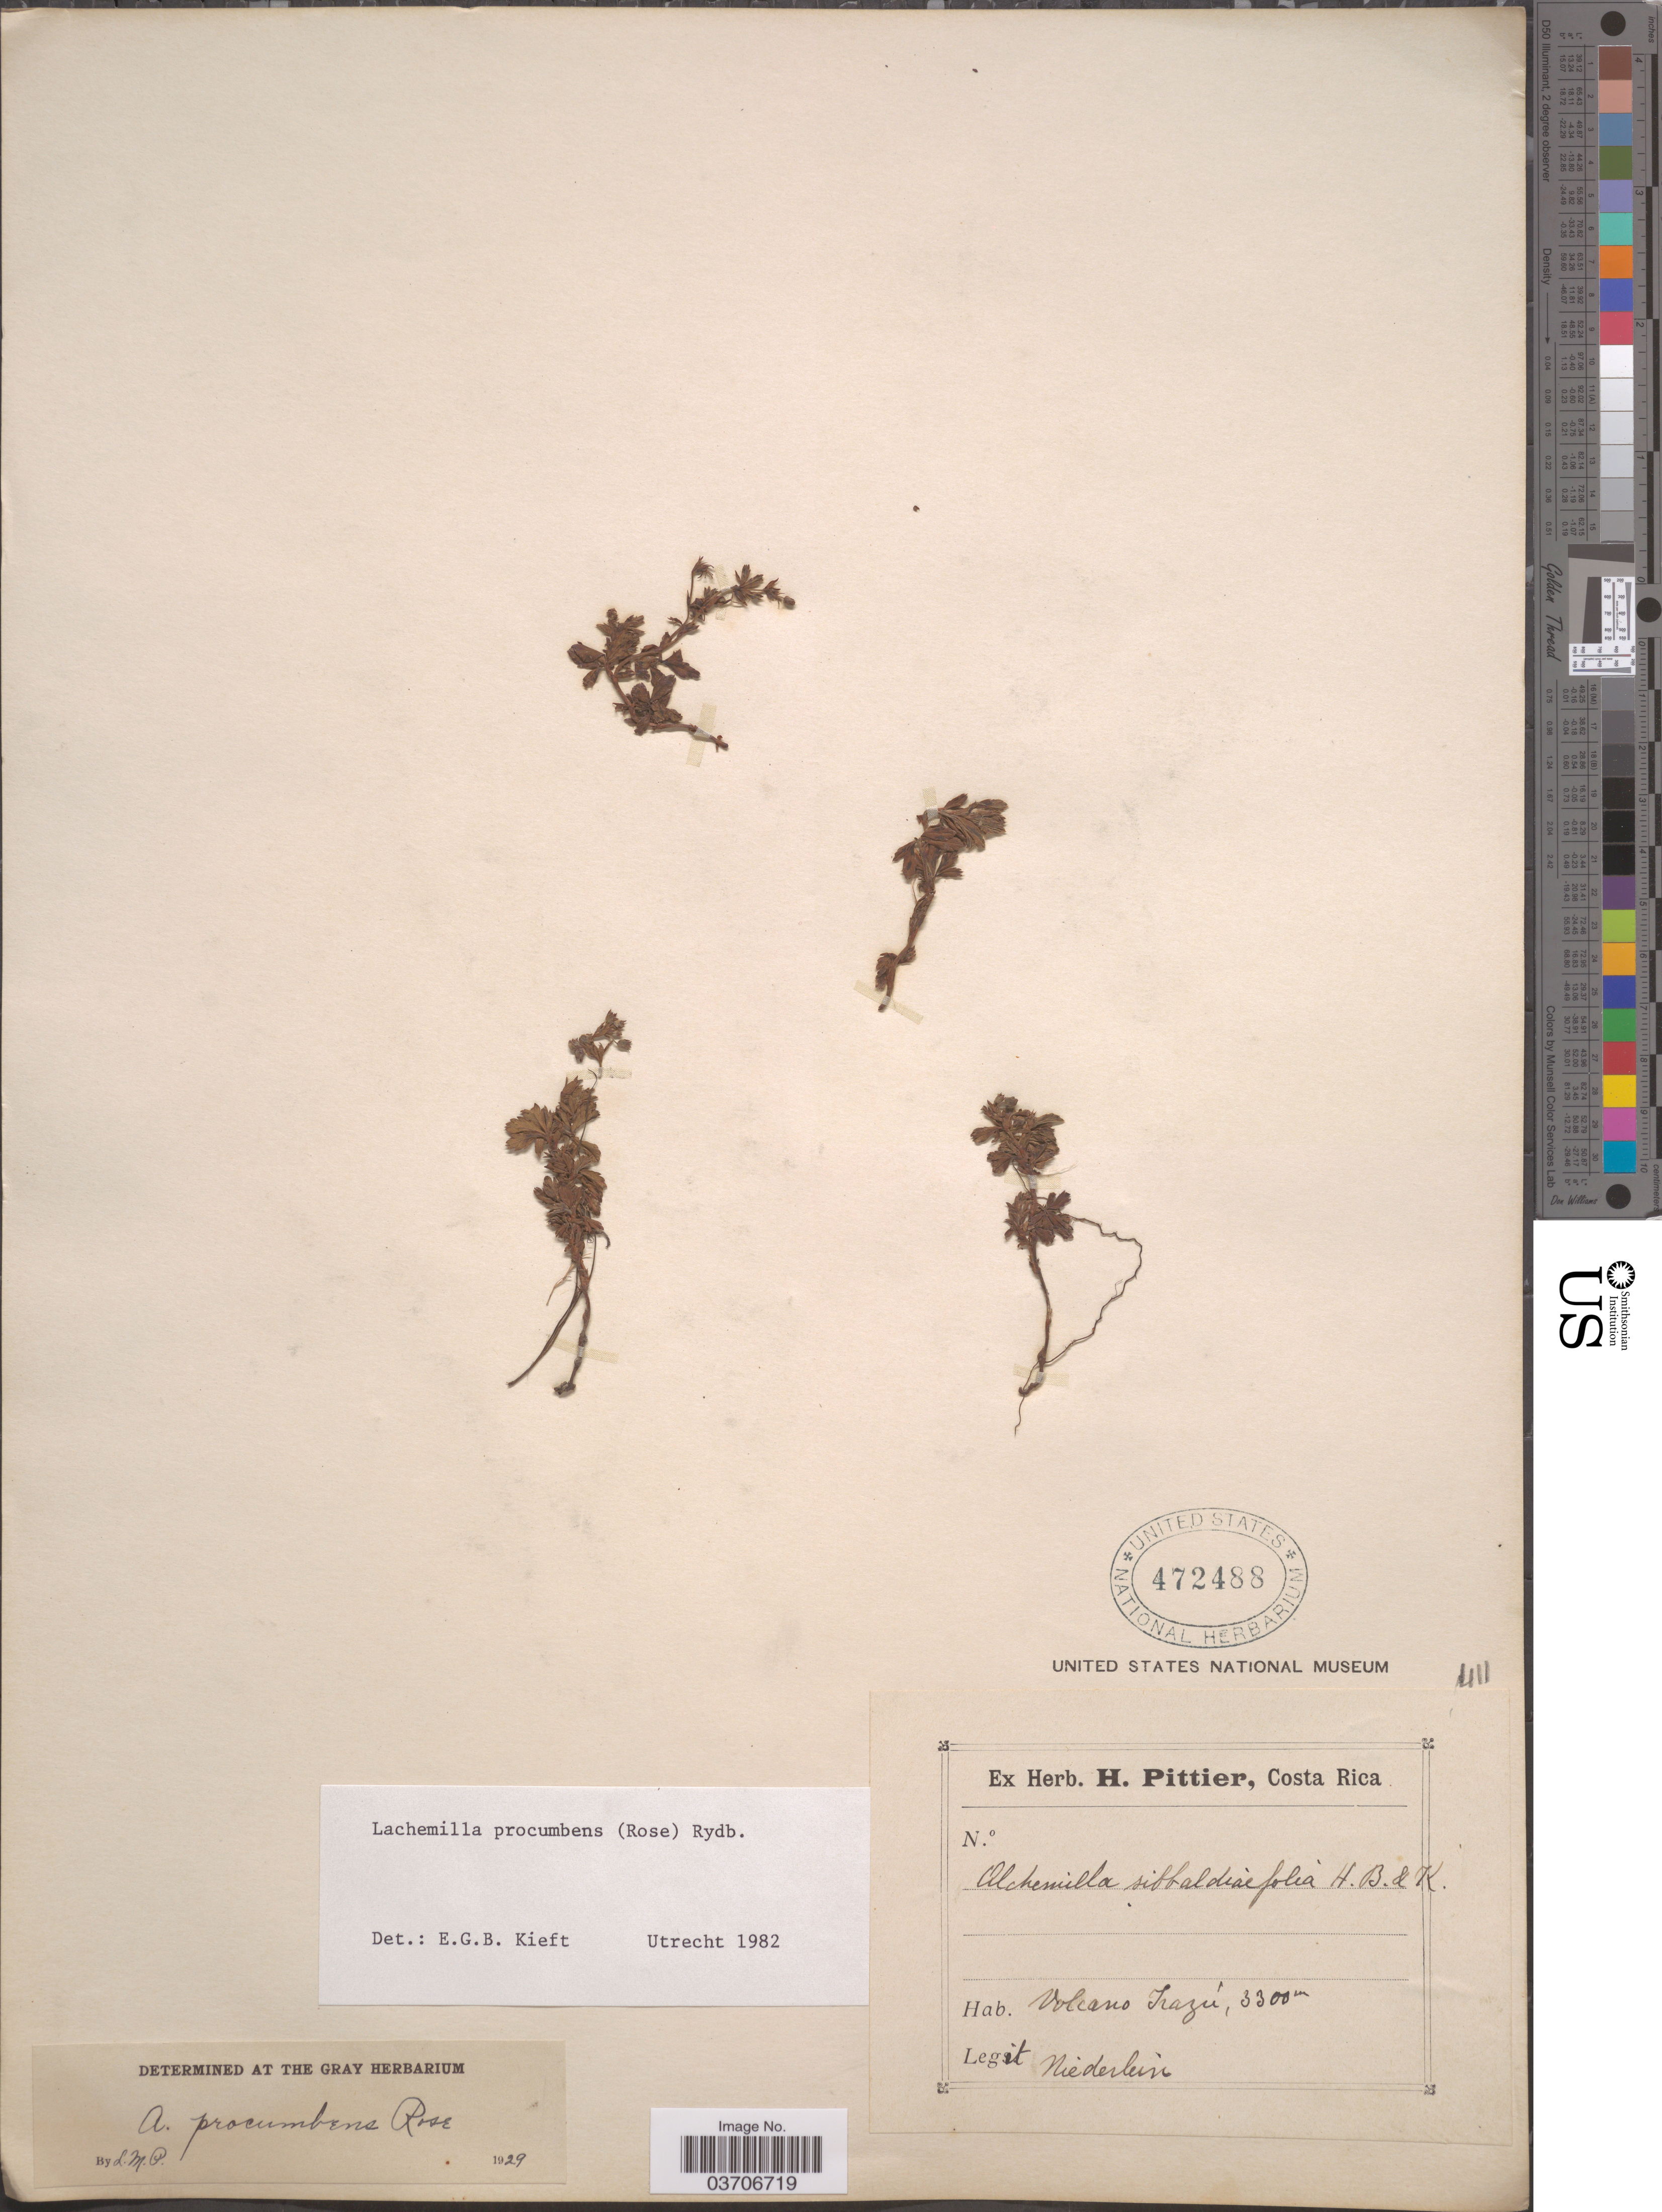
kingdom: Plantae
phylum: Tracheophyta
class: Magnoliopsida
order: Rosales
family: Rosaceae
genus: Lachemilla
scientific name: Lachemilla procumbens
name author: (Rose) Rydb.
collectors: Niederlein, --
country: Costa Rica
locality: Volcano Irazú.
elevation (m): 3300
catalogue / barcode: US 472488